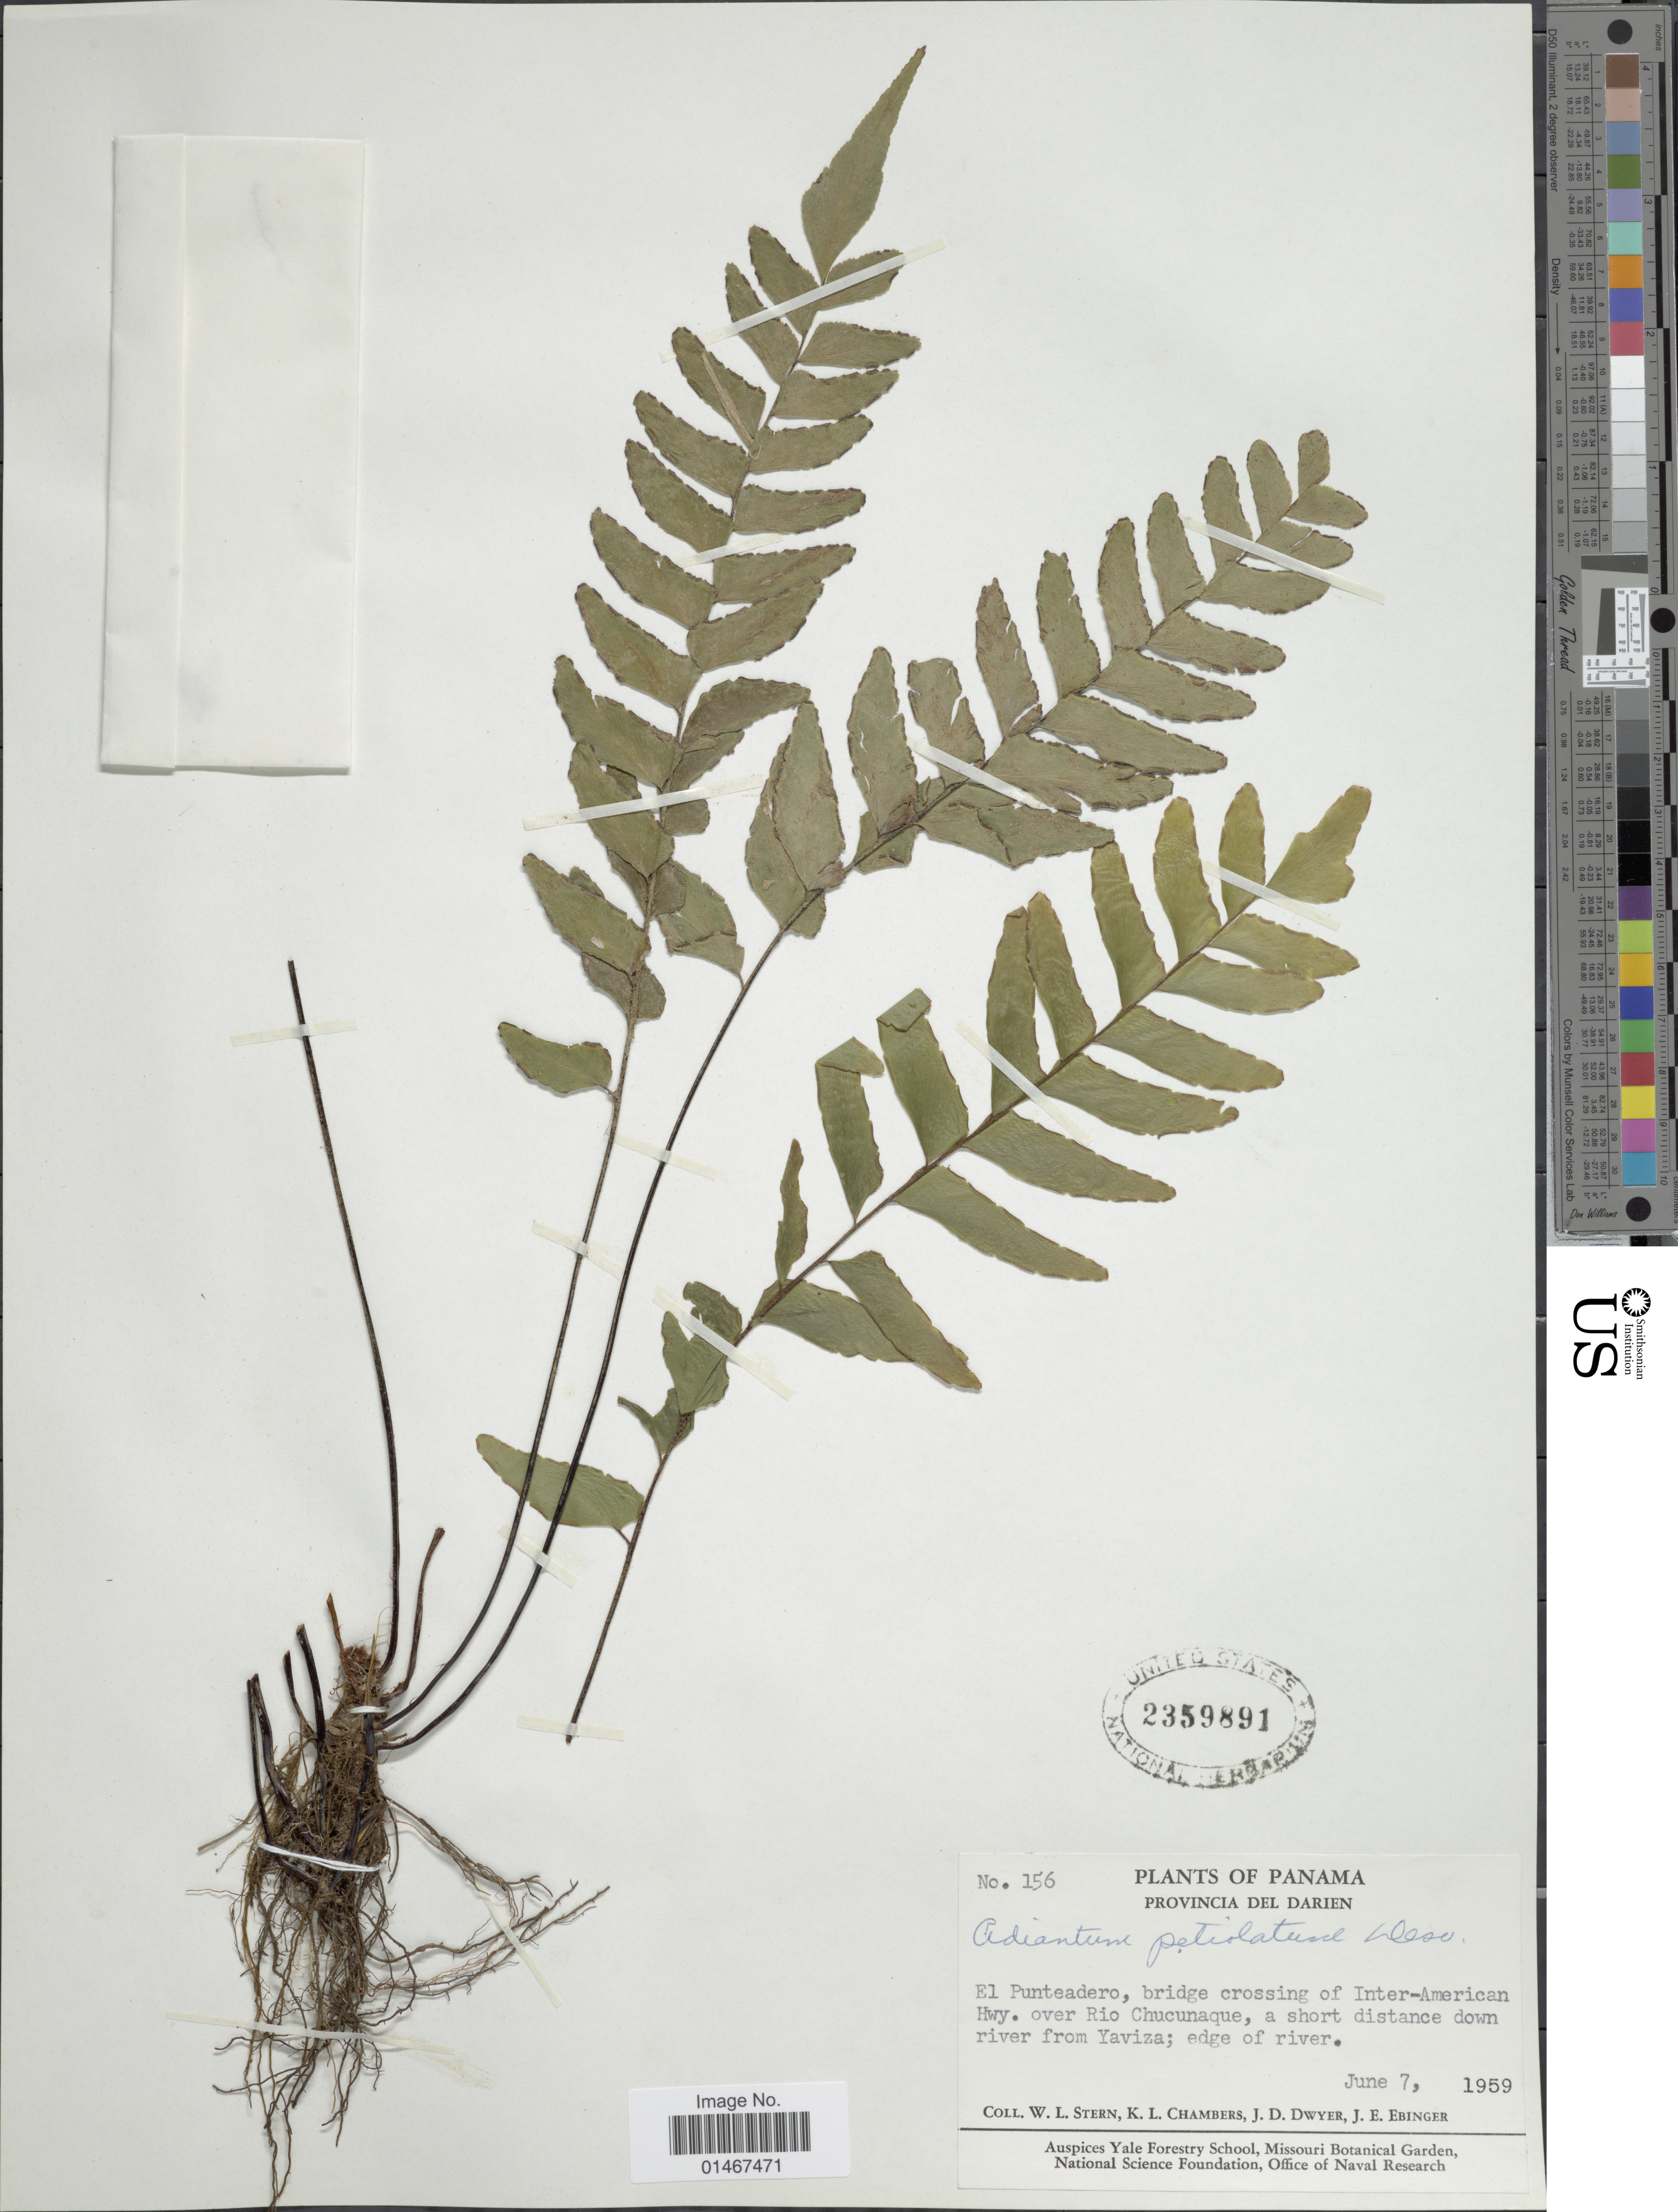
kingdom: Plantae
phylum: Tracheophyta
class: Polypodiopsida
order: Polypodiales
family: Pteridaceae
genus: Adiantum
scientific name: Adiantum petiolatum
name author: Desv.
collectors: W. L. Stern, K. Chambers, J. D. Dwyer & J. Ebinger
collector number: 156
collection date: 1959-06-07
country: Panama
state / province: Darién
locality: Provincia del Darien. El Punteadero, bridge crossing of Inter-American Hwy. over Rio Chucunaque, a short distance down river from Yaviza; edge of river.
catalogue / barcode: US 2359891